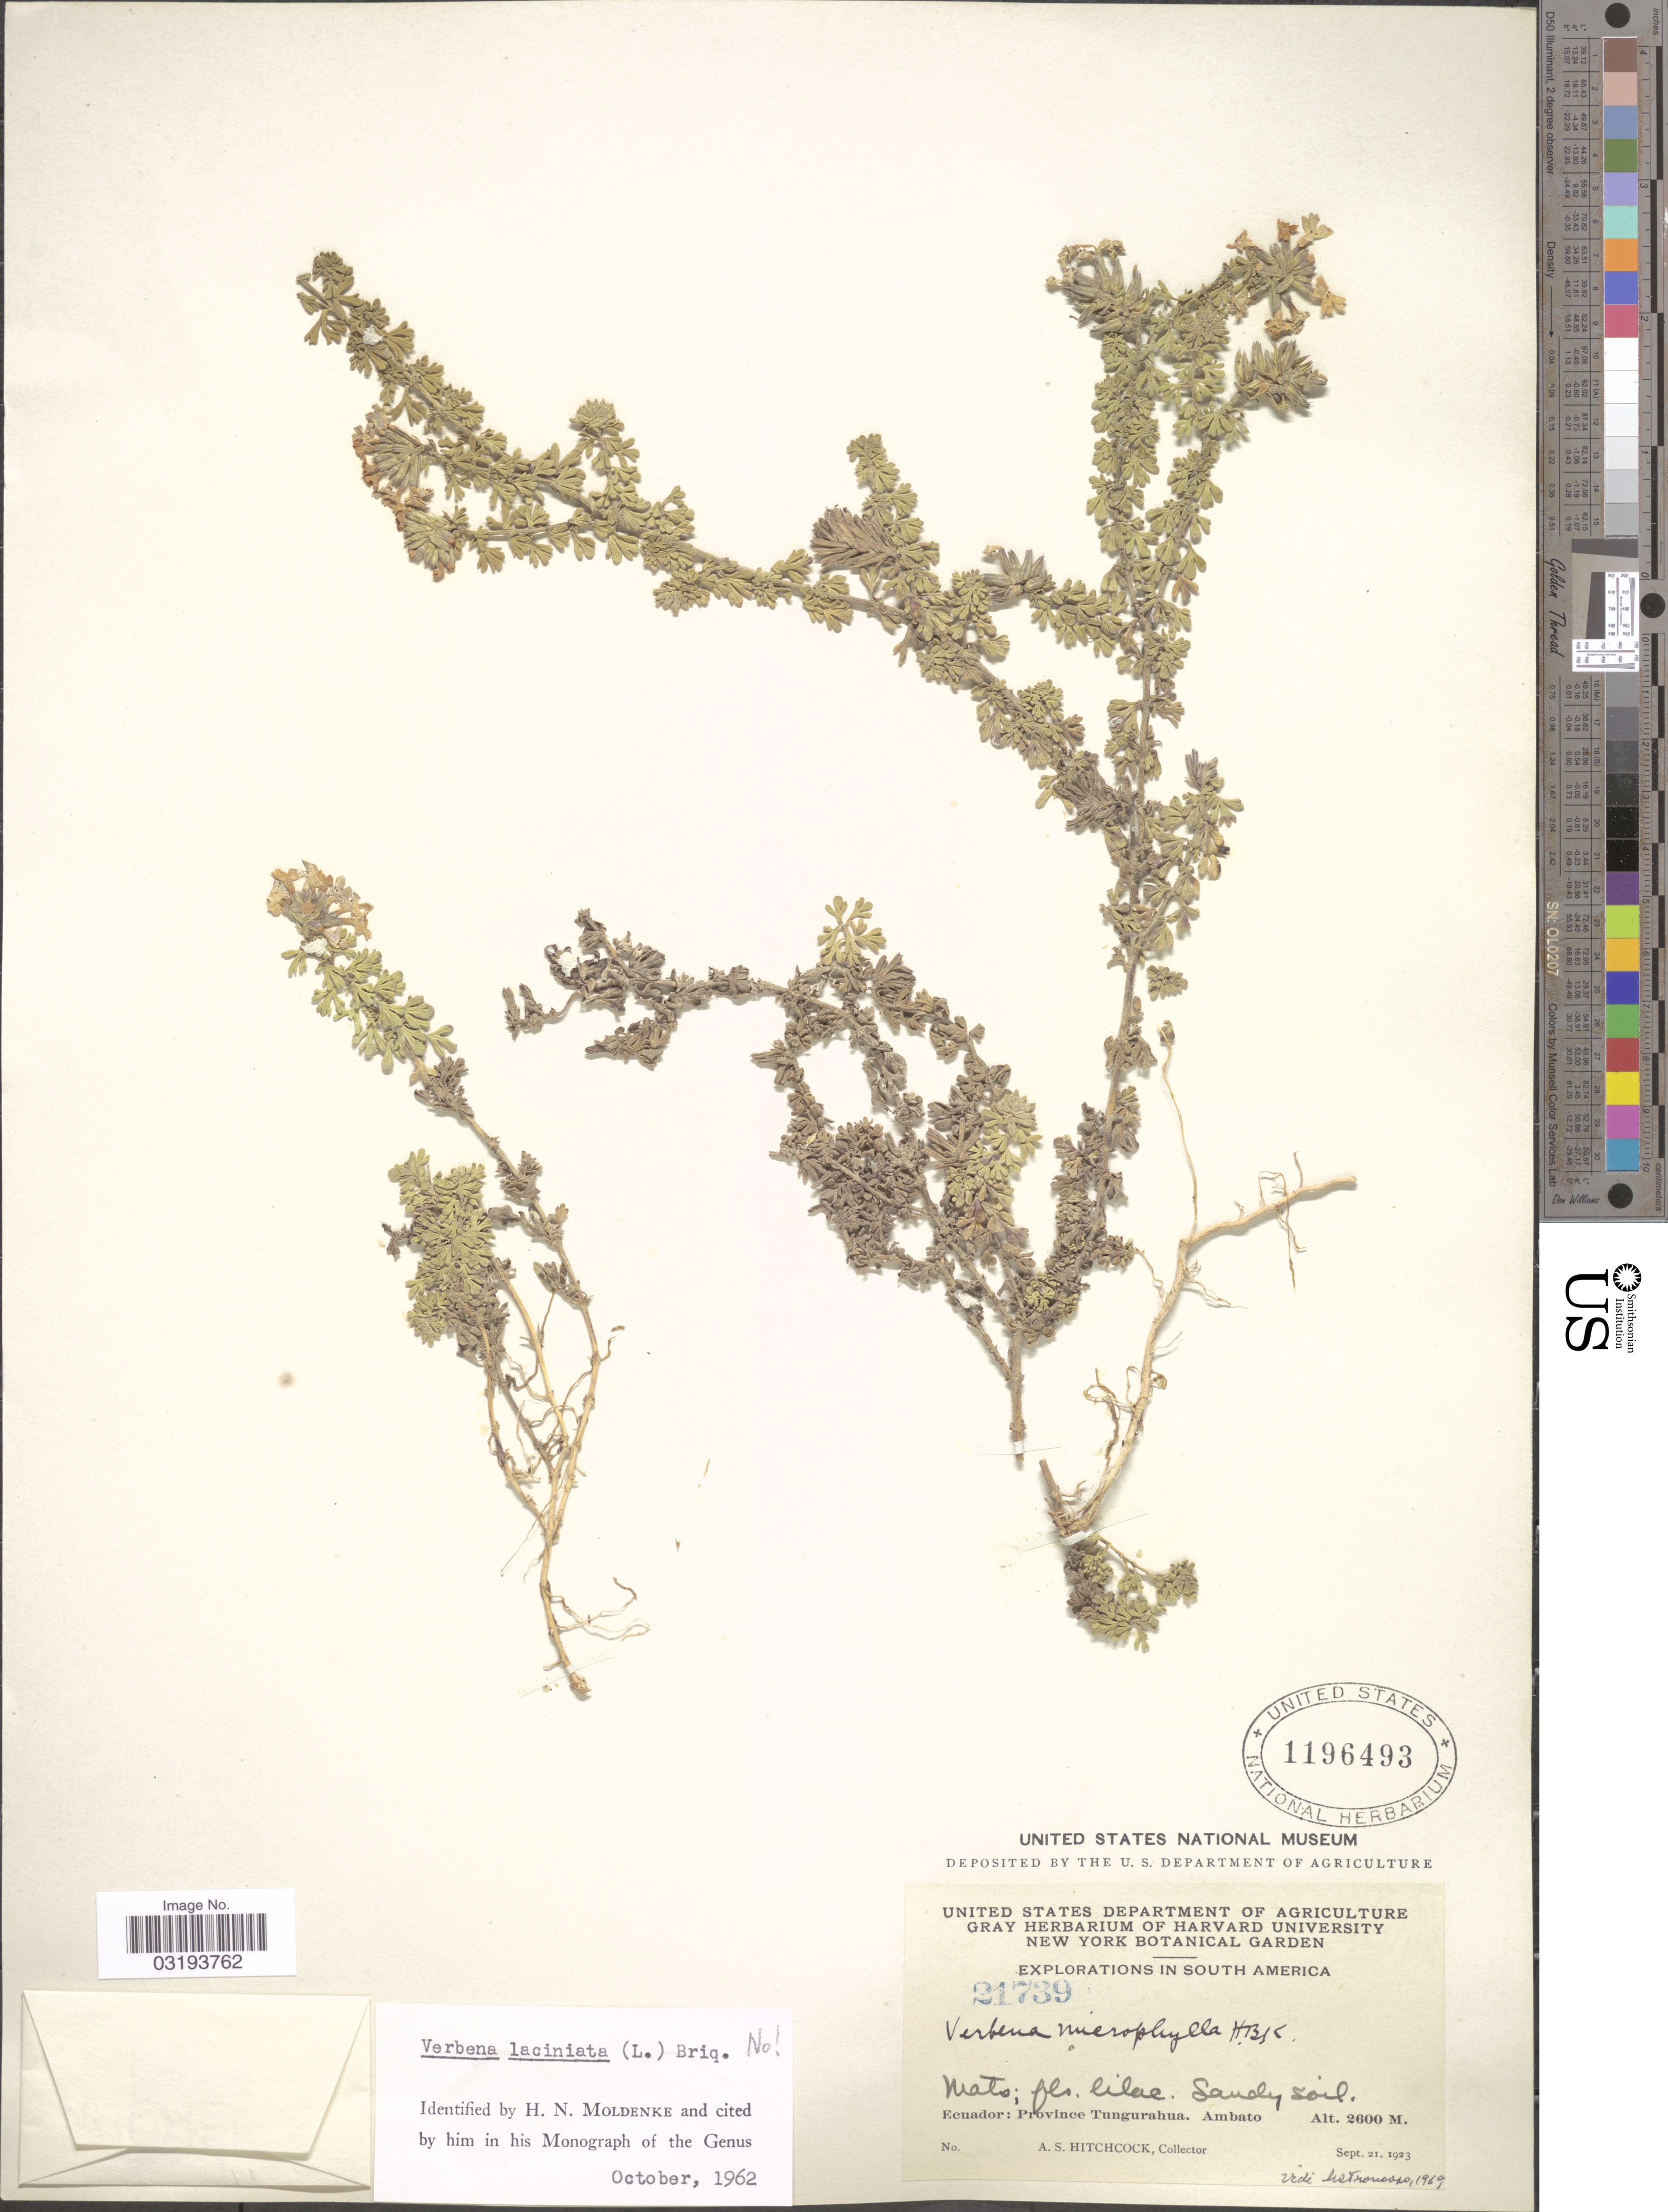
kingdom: Plantae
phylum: Tracheophyta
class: Magnoliopsida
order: Lamiales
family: Verbenaceae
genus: Verbena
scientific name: Verbena laciniata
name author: (L.) Briq.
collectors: A. S. Hitchcock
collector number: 21739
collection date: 1923-09-21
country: Ecuador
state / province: Tungurahua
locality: Ambato.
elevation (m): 2600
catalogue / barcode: US 1196493